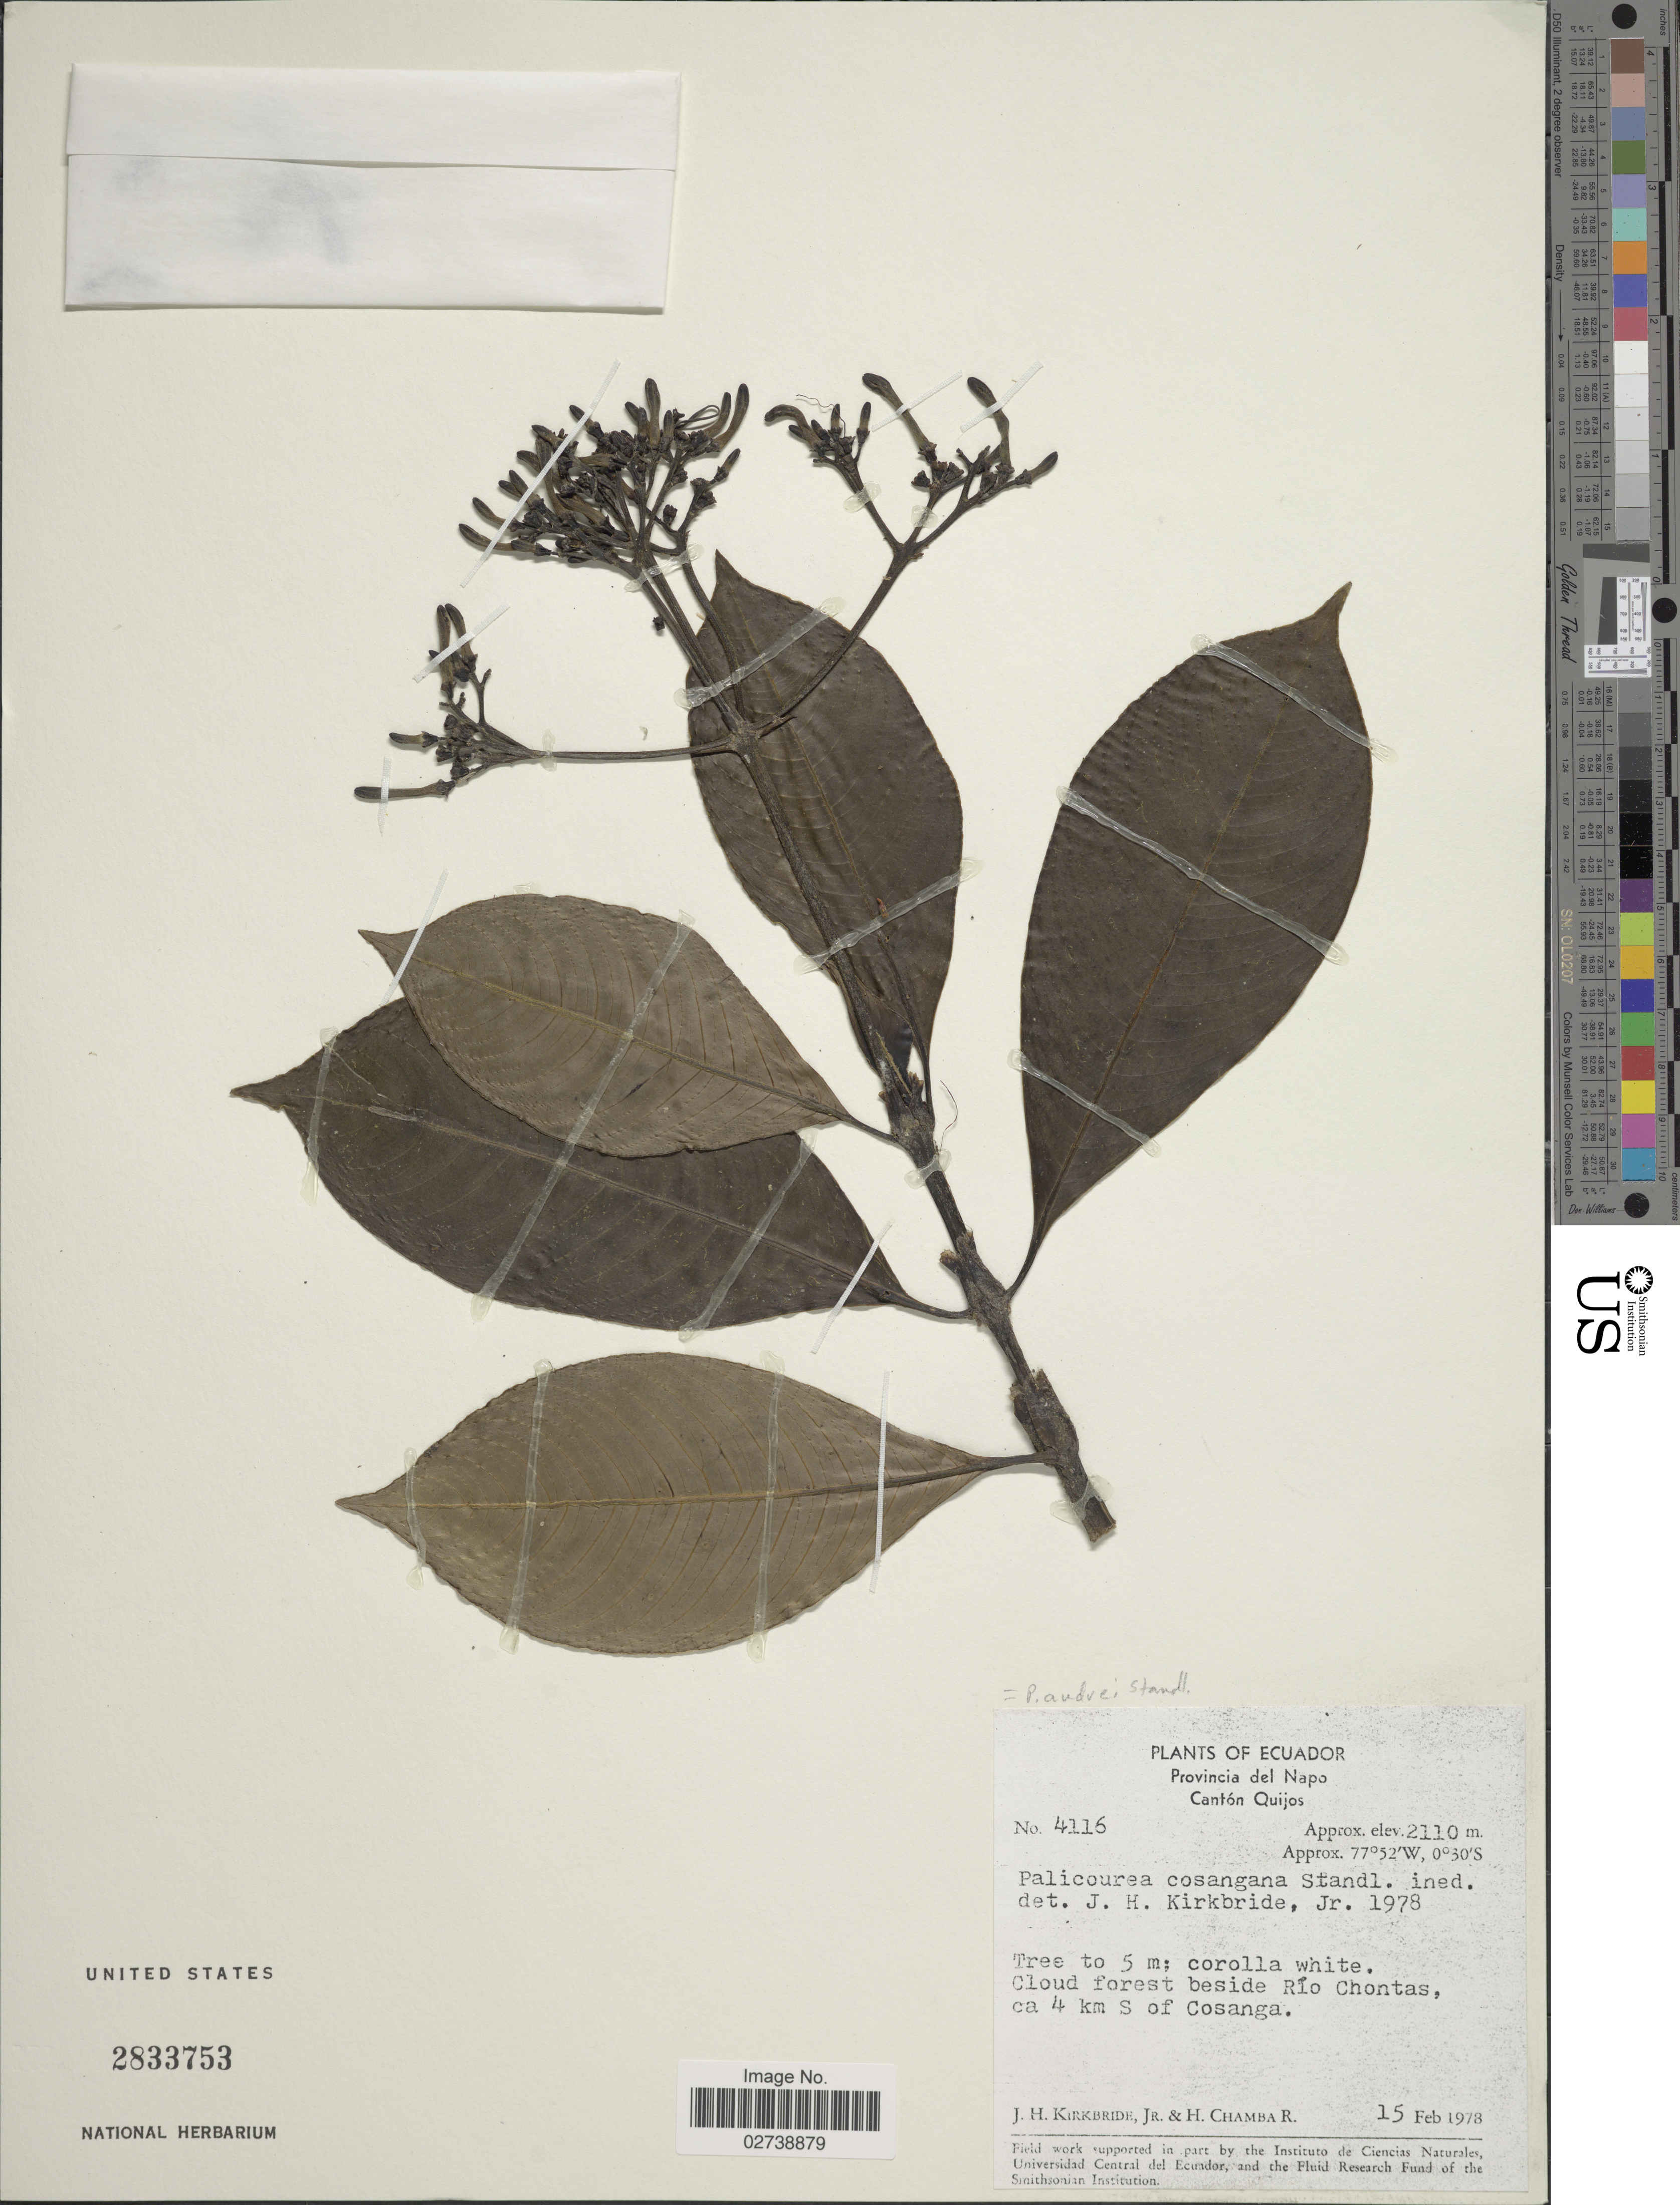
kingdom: Plantae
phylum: Tracheophyta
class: Magnoliopsida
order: Gentianales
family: Rubiaceae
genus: Palicourea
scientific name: Palicourea andrei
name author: Standl.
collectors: J. H. Kirkbride & H. Chamba R.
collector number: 4116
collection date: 1978-02-15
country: Ecuador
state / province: Napo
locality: Cantón Quijos, Cloud forest beside Río Chontas, ca 4 km S of Cosanga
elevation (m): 2110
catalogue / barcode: US 2833753